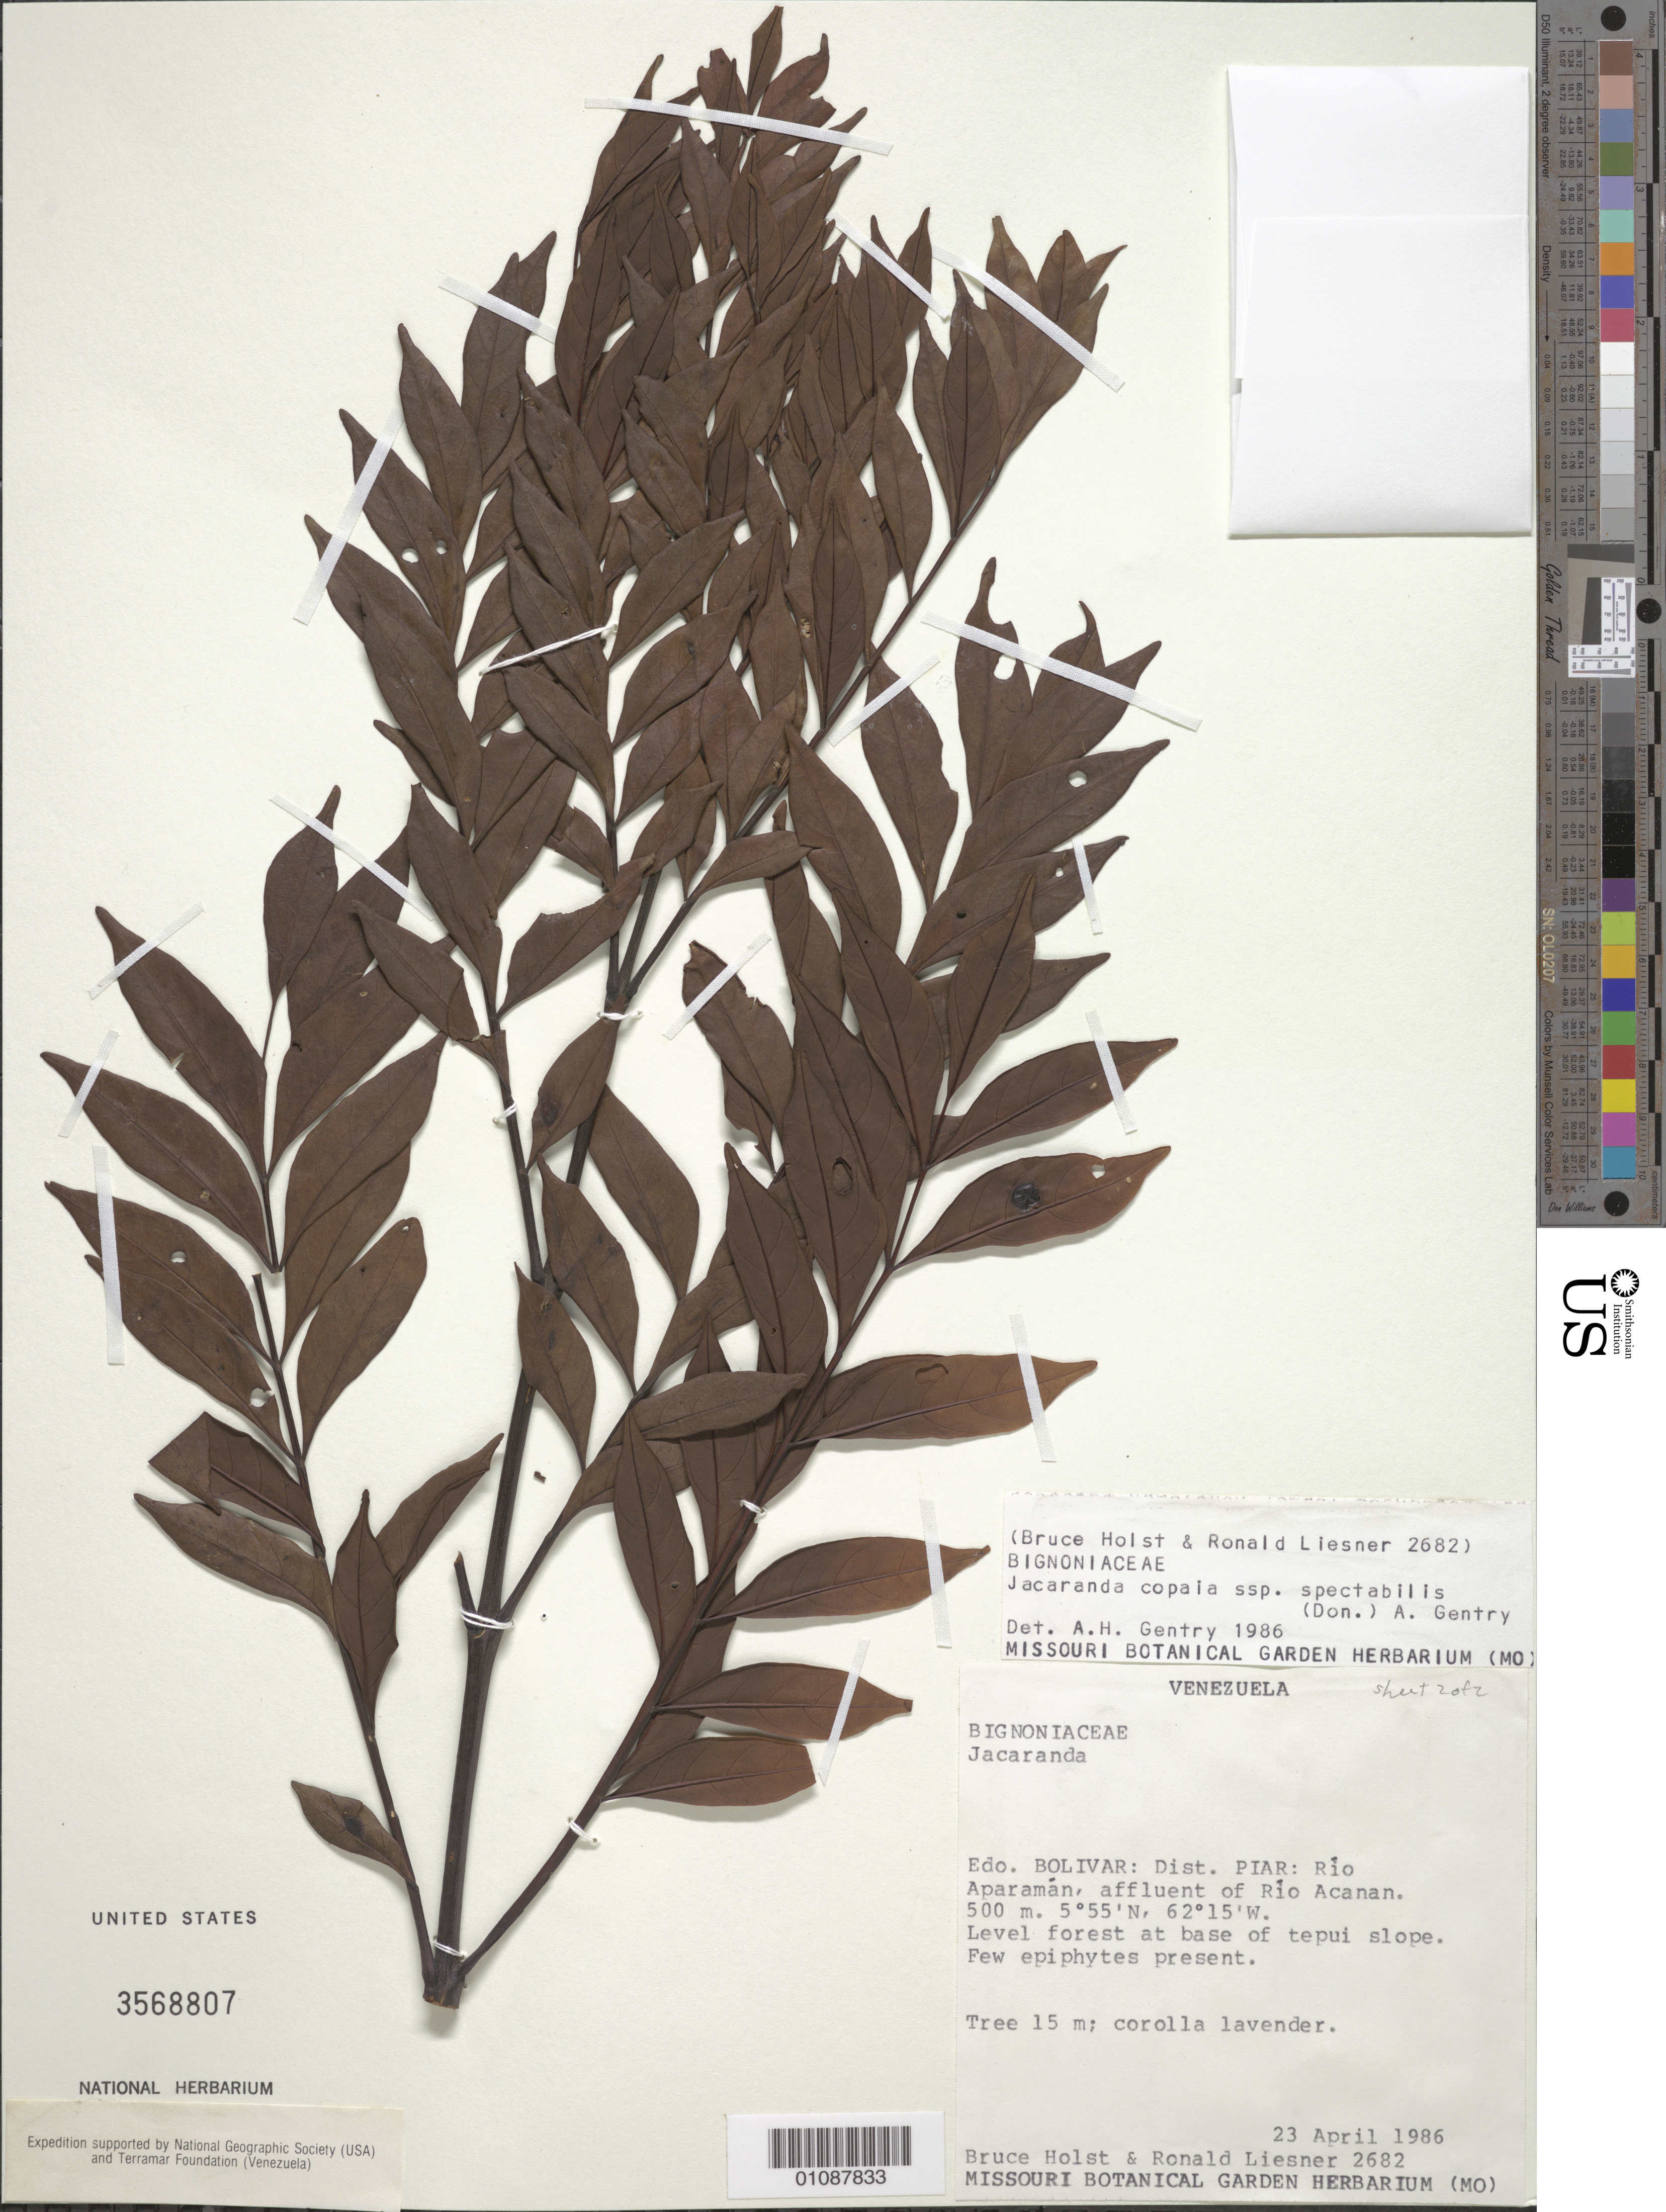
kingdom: Plantae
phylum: Tracheophyta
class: Magnoliopsida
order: Lamiales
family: Bignoniaceae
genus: Jacaranda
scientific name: Jacaranda copaia subsp. spectabilis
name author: (Mart. ex DC.) A.H. Gentry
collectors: B. Holst & R. L. Liesner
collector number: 2682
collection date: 1986-04-23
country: Venezuela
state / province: Bolivar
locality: Dist. Piar: Río Aparamán, affluent of Río Acanan.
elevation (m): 500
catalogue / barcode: US 3568807